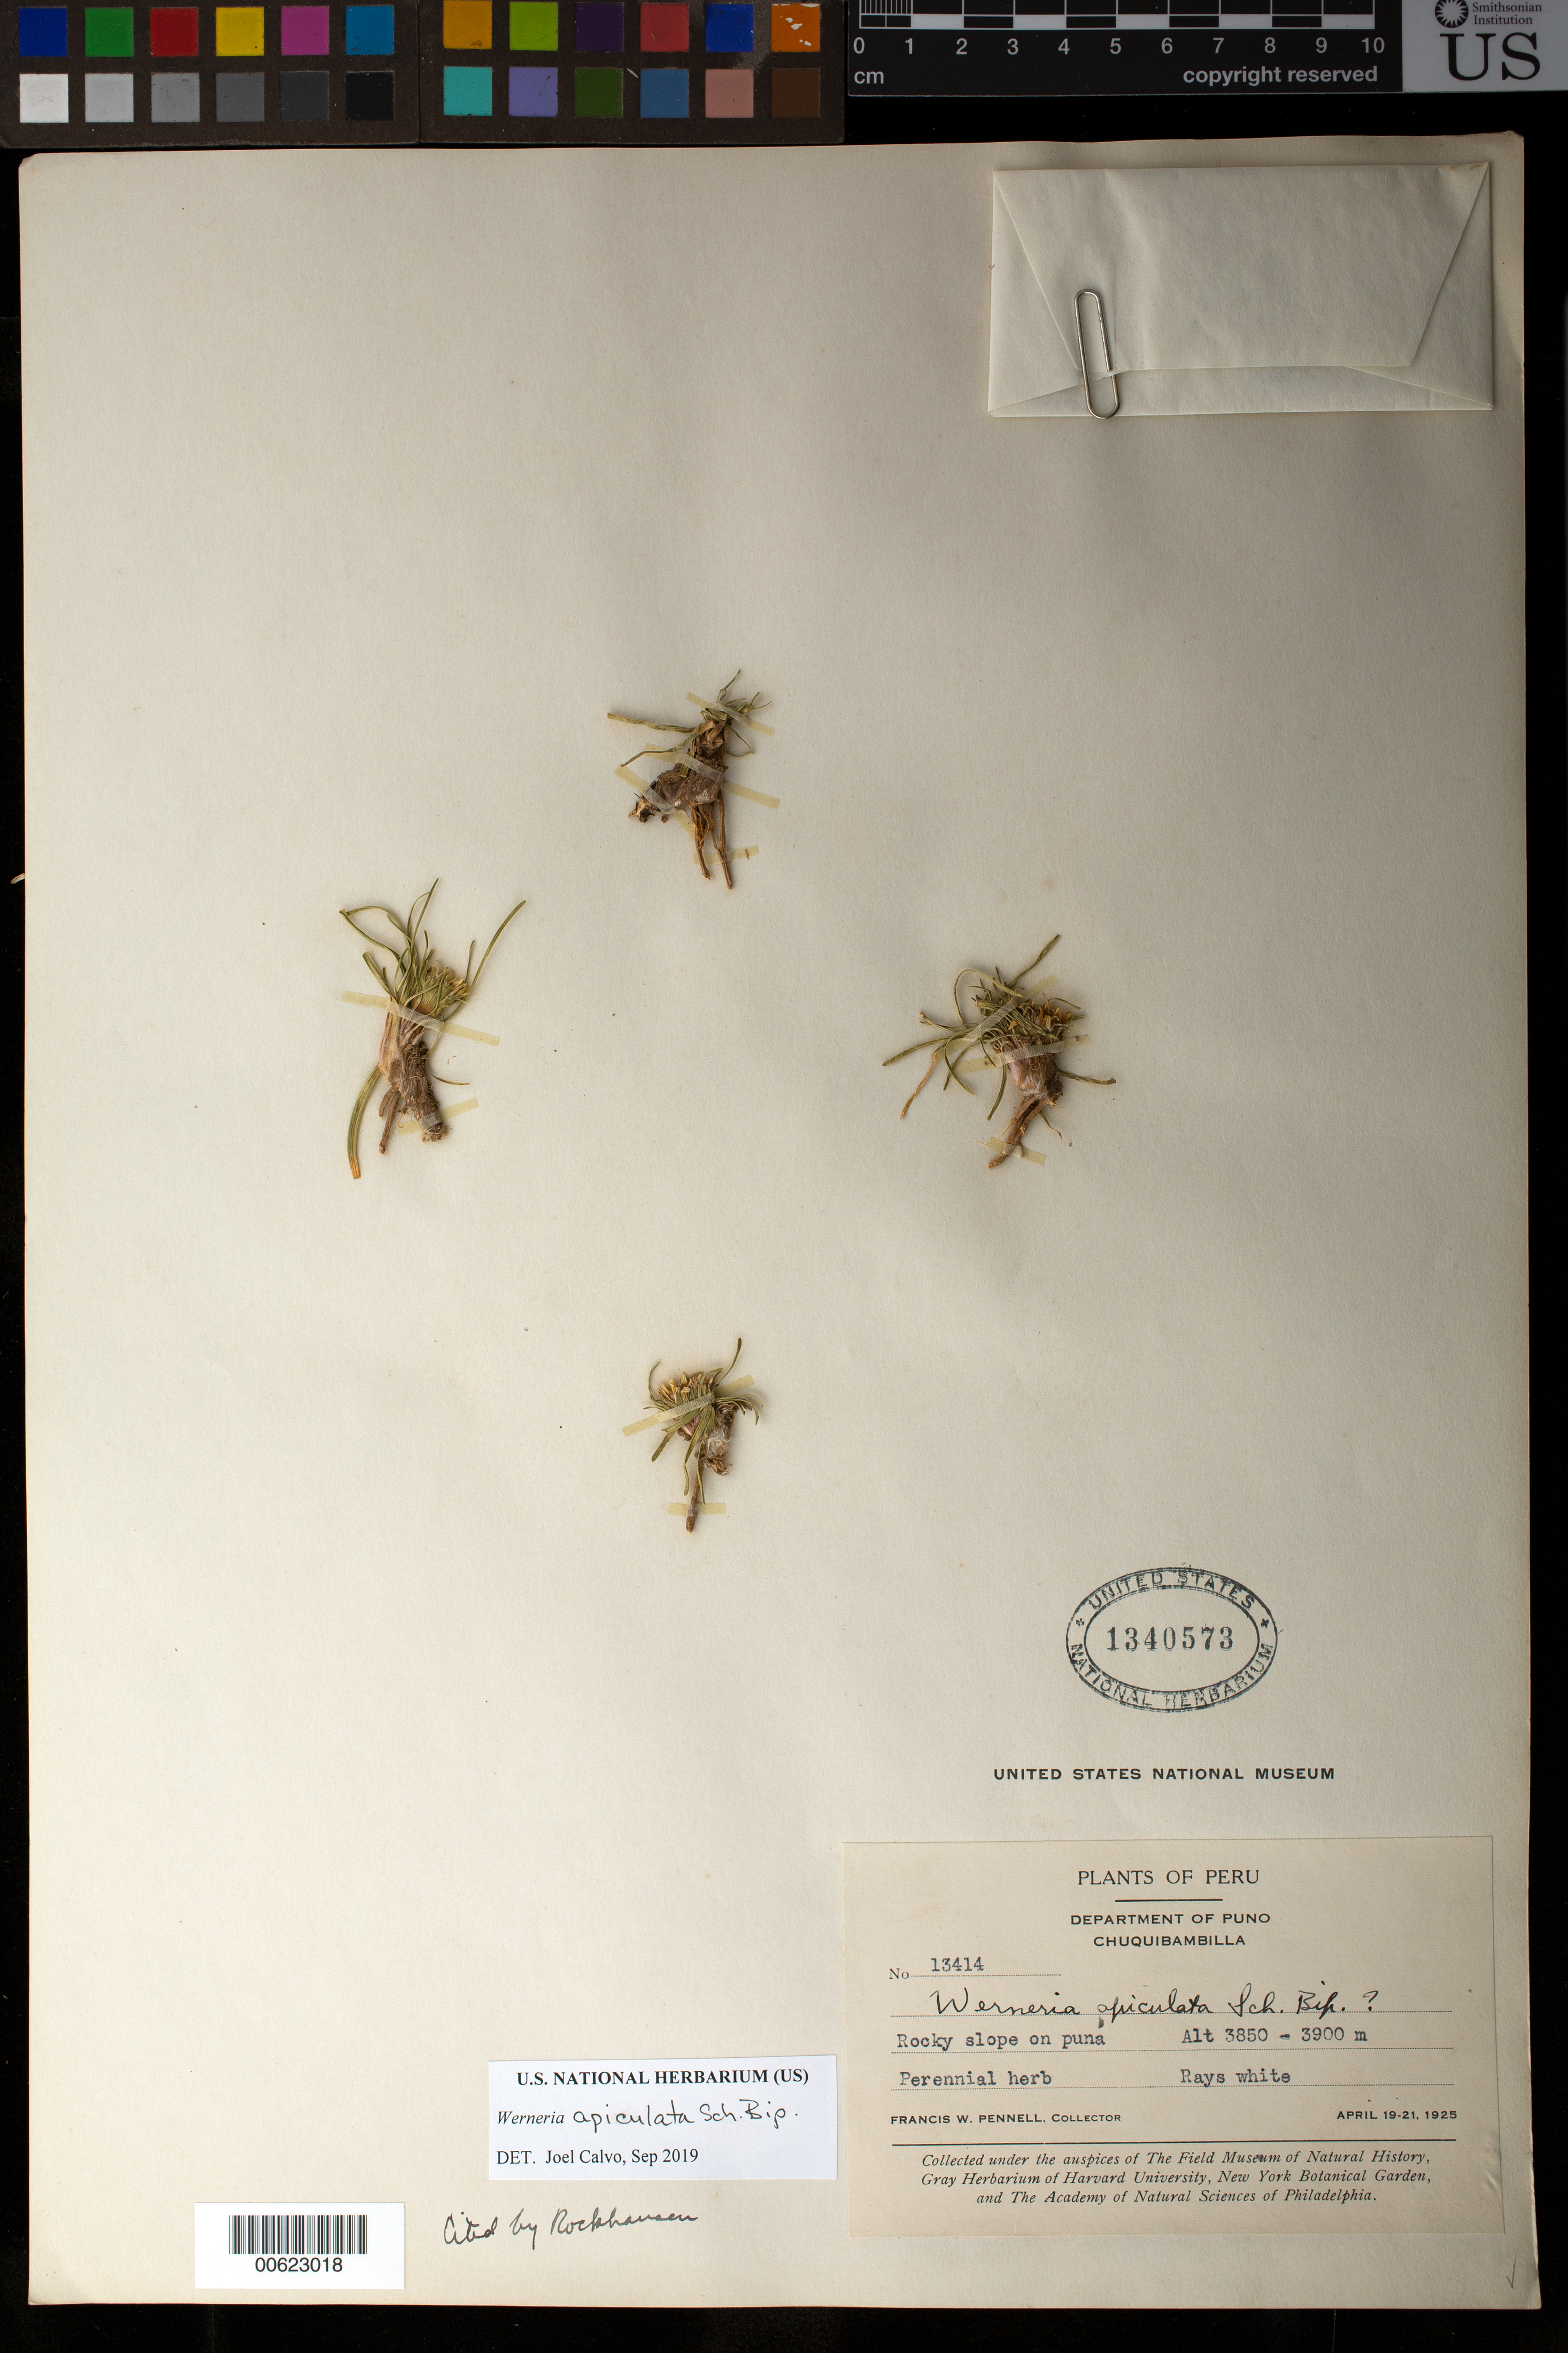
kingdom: Plantae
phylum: Tracheophyta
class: Magnoliopsida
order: Asterales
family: Asteraceae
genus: Werneria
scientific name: Werneria apiculata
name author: Sch. Bip.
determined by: Calvo, Joel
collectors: F. W. Pennell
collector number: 13414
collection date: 1925-04-19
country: Peru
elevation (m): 3850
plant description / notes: Collected 3850-3900 m.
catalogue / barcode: US 1340573